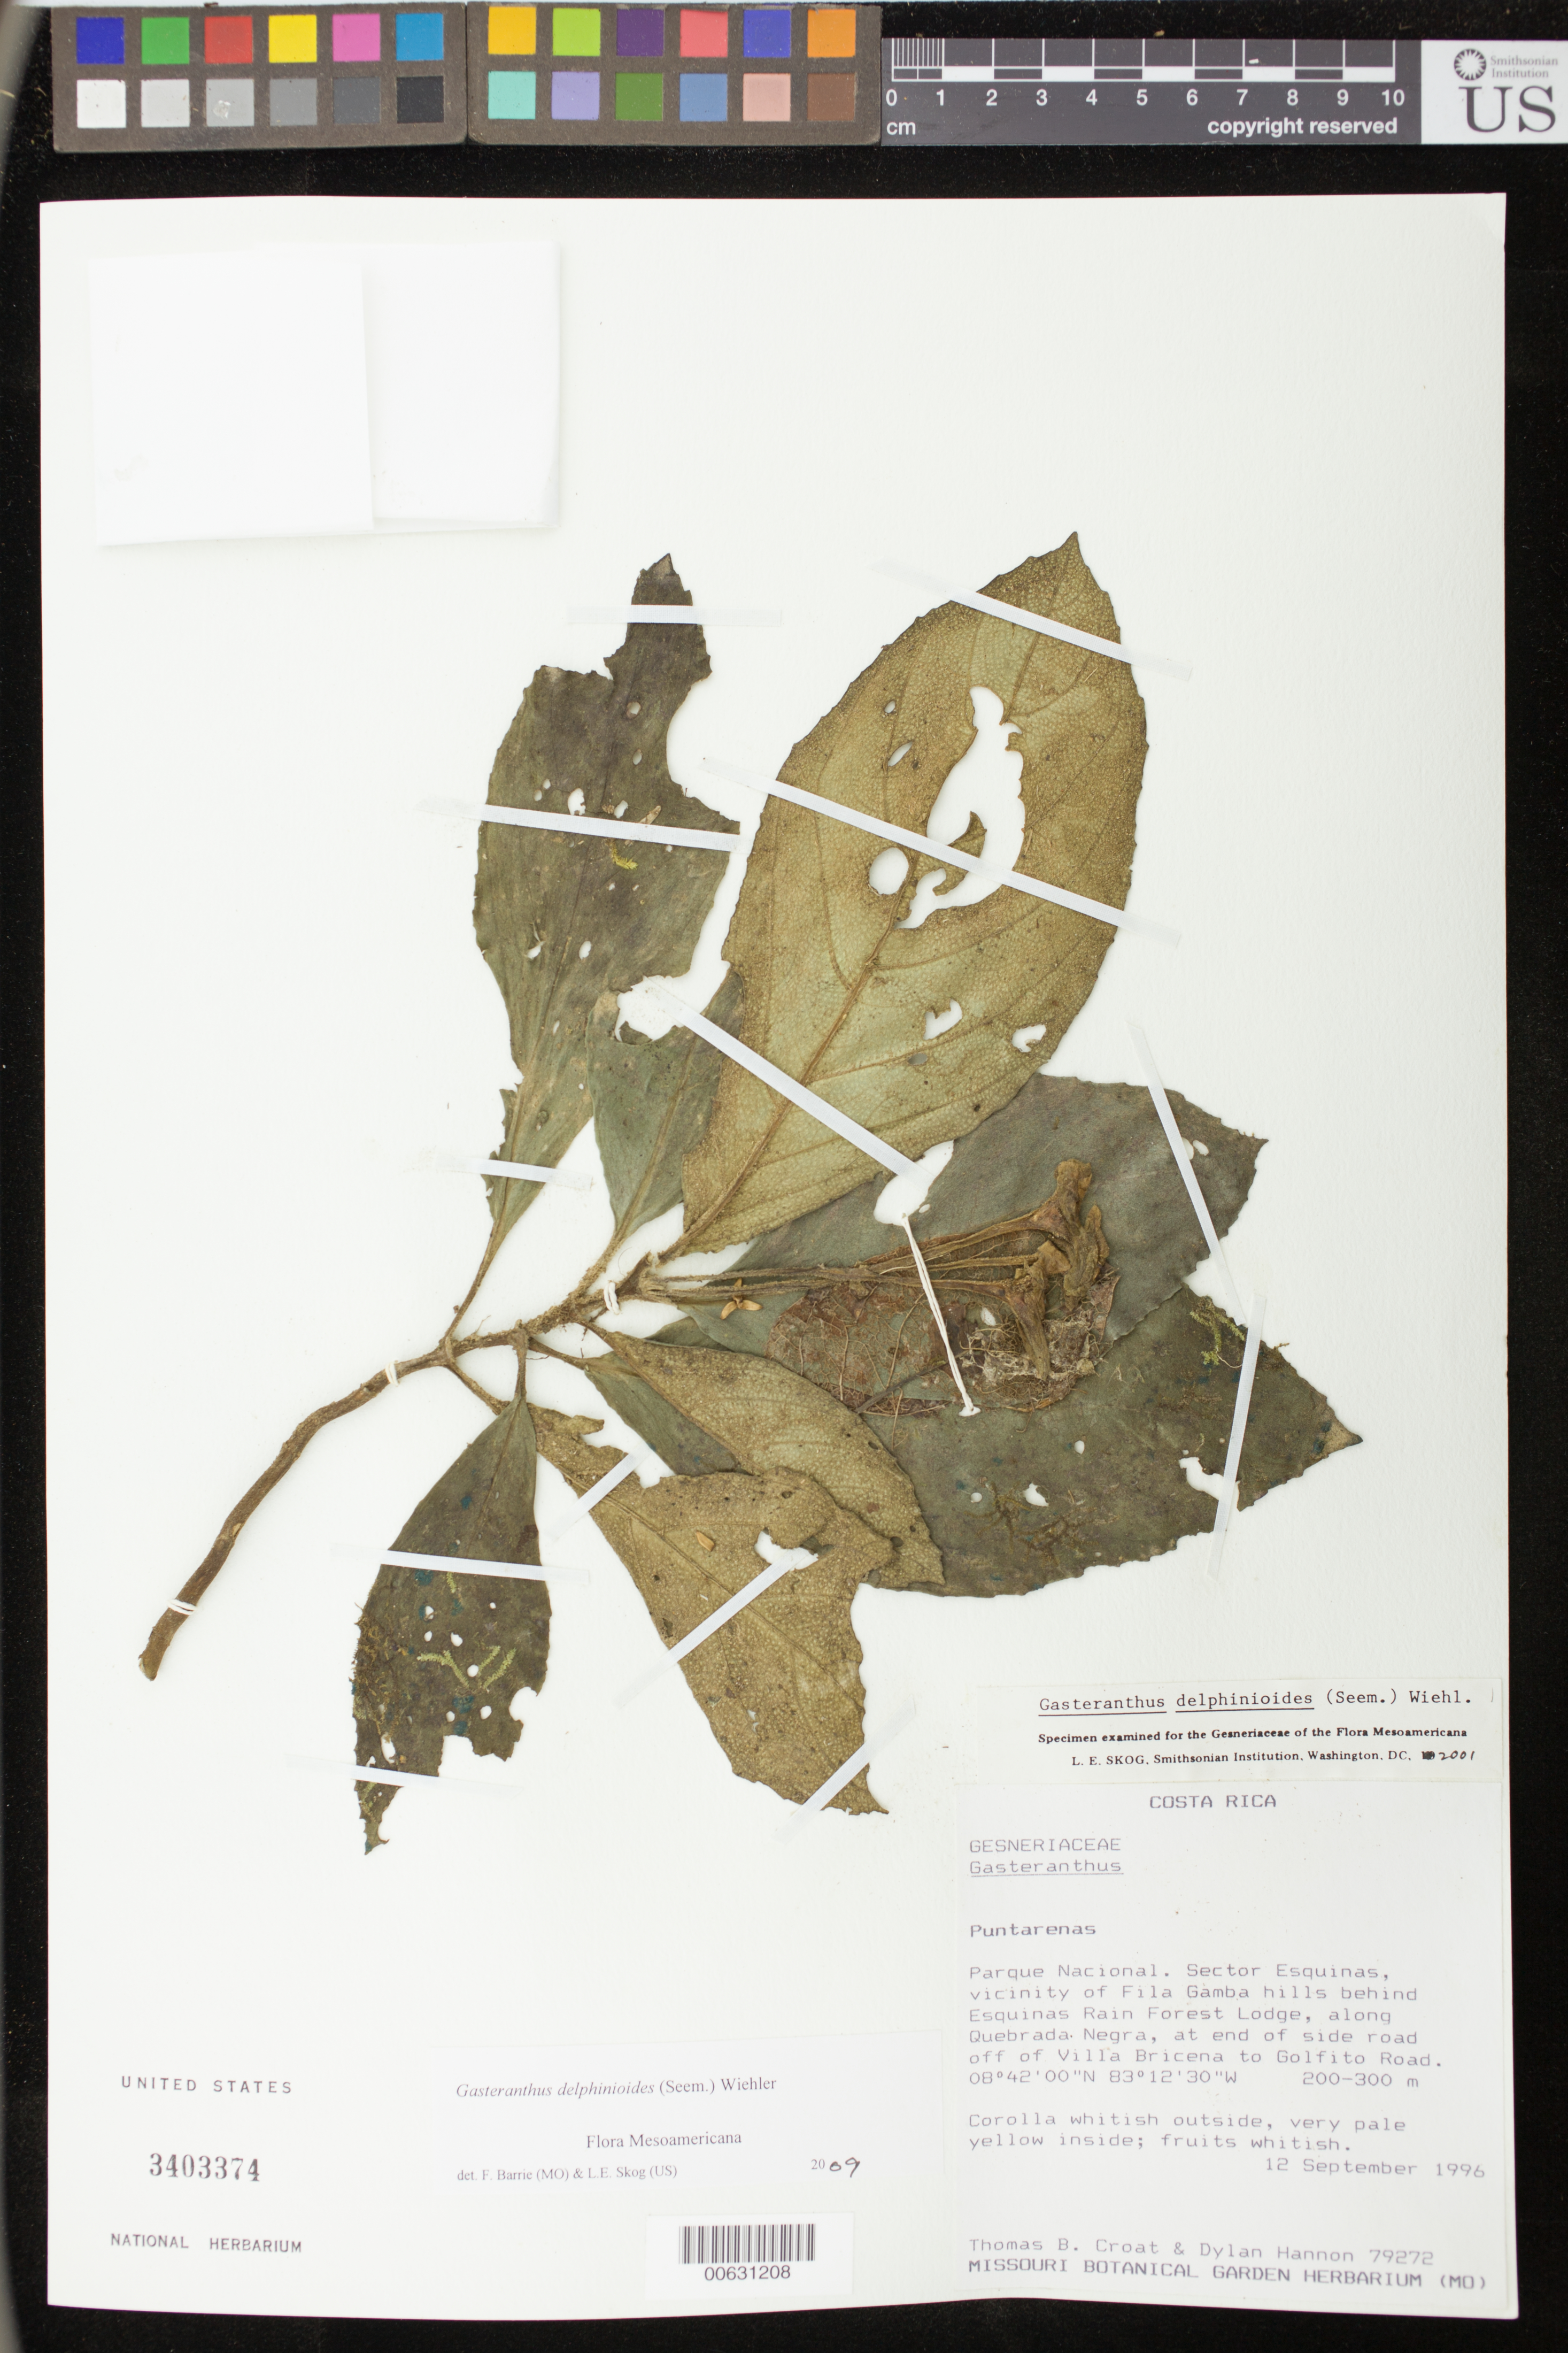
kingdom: Plantae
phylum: Tracheophyta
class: Magnoliopsida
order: Lamiales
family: Gesneriaceae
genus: Gasteranthus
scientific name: Gasteranthus delphinioides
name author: (Seem.) Wiehler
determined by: Skog, Laurence E.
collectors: T. B. Croat & D. Hannon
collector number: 79272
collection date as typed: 12 Sep 1996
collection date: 1996-09-12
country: Costa Rica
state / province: Puntarenas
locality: Parque Nacional, Sector Esquinas, vicinity of Fila Gamba hills behind Esquinas Rain Forest Lodge, along Quebrada Negra, at end of side road off of Villa Bricena to Golfito Road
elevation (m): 200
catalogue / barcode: US 3403374